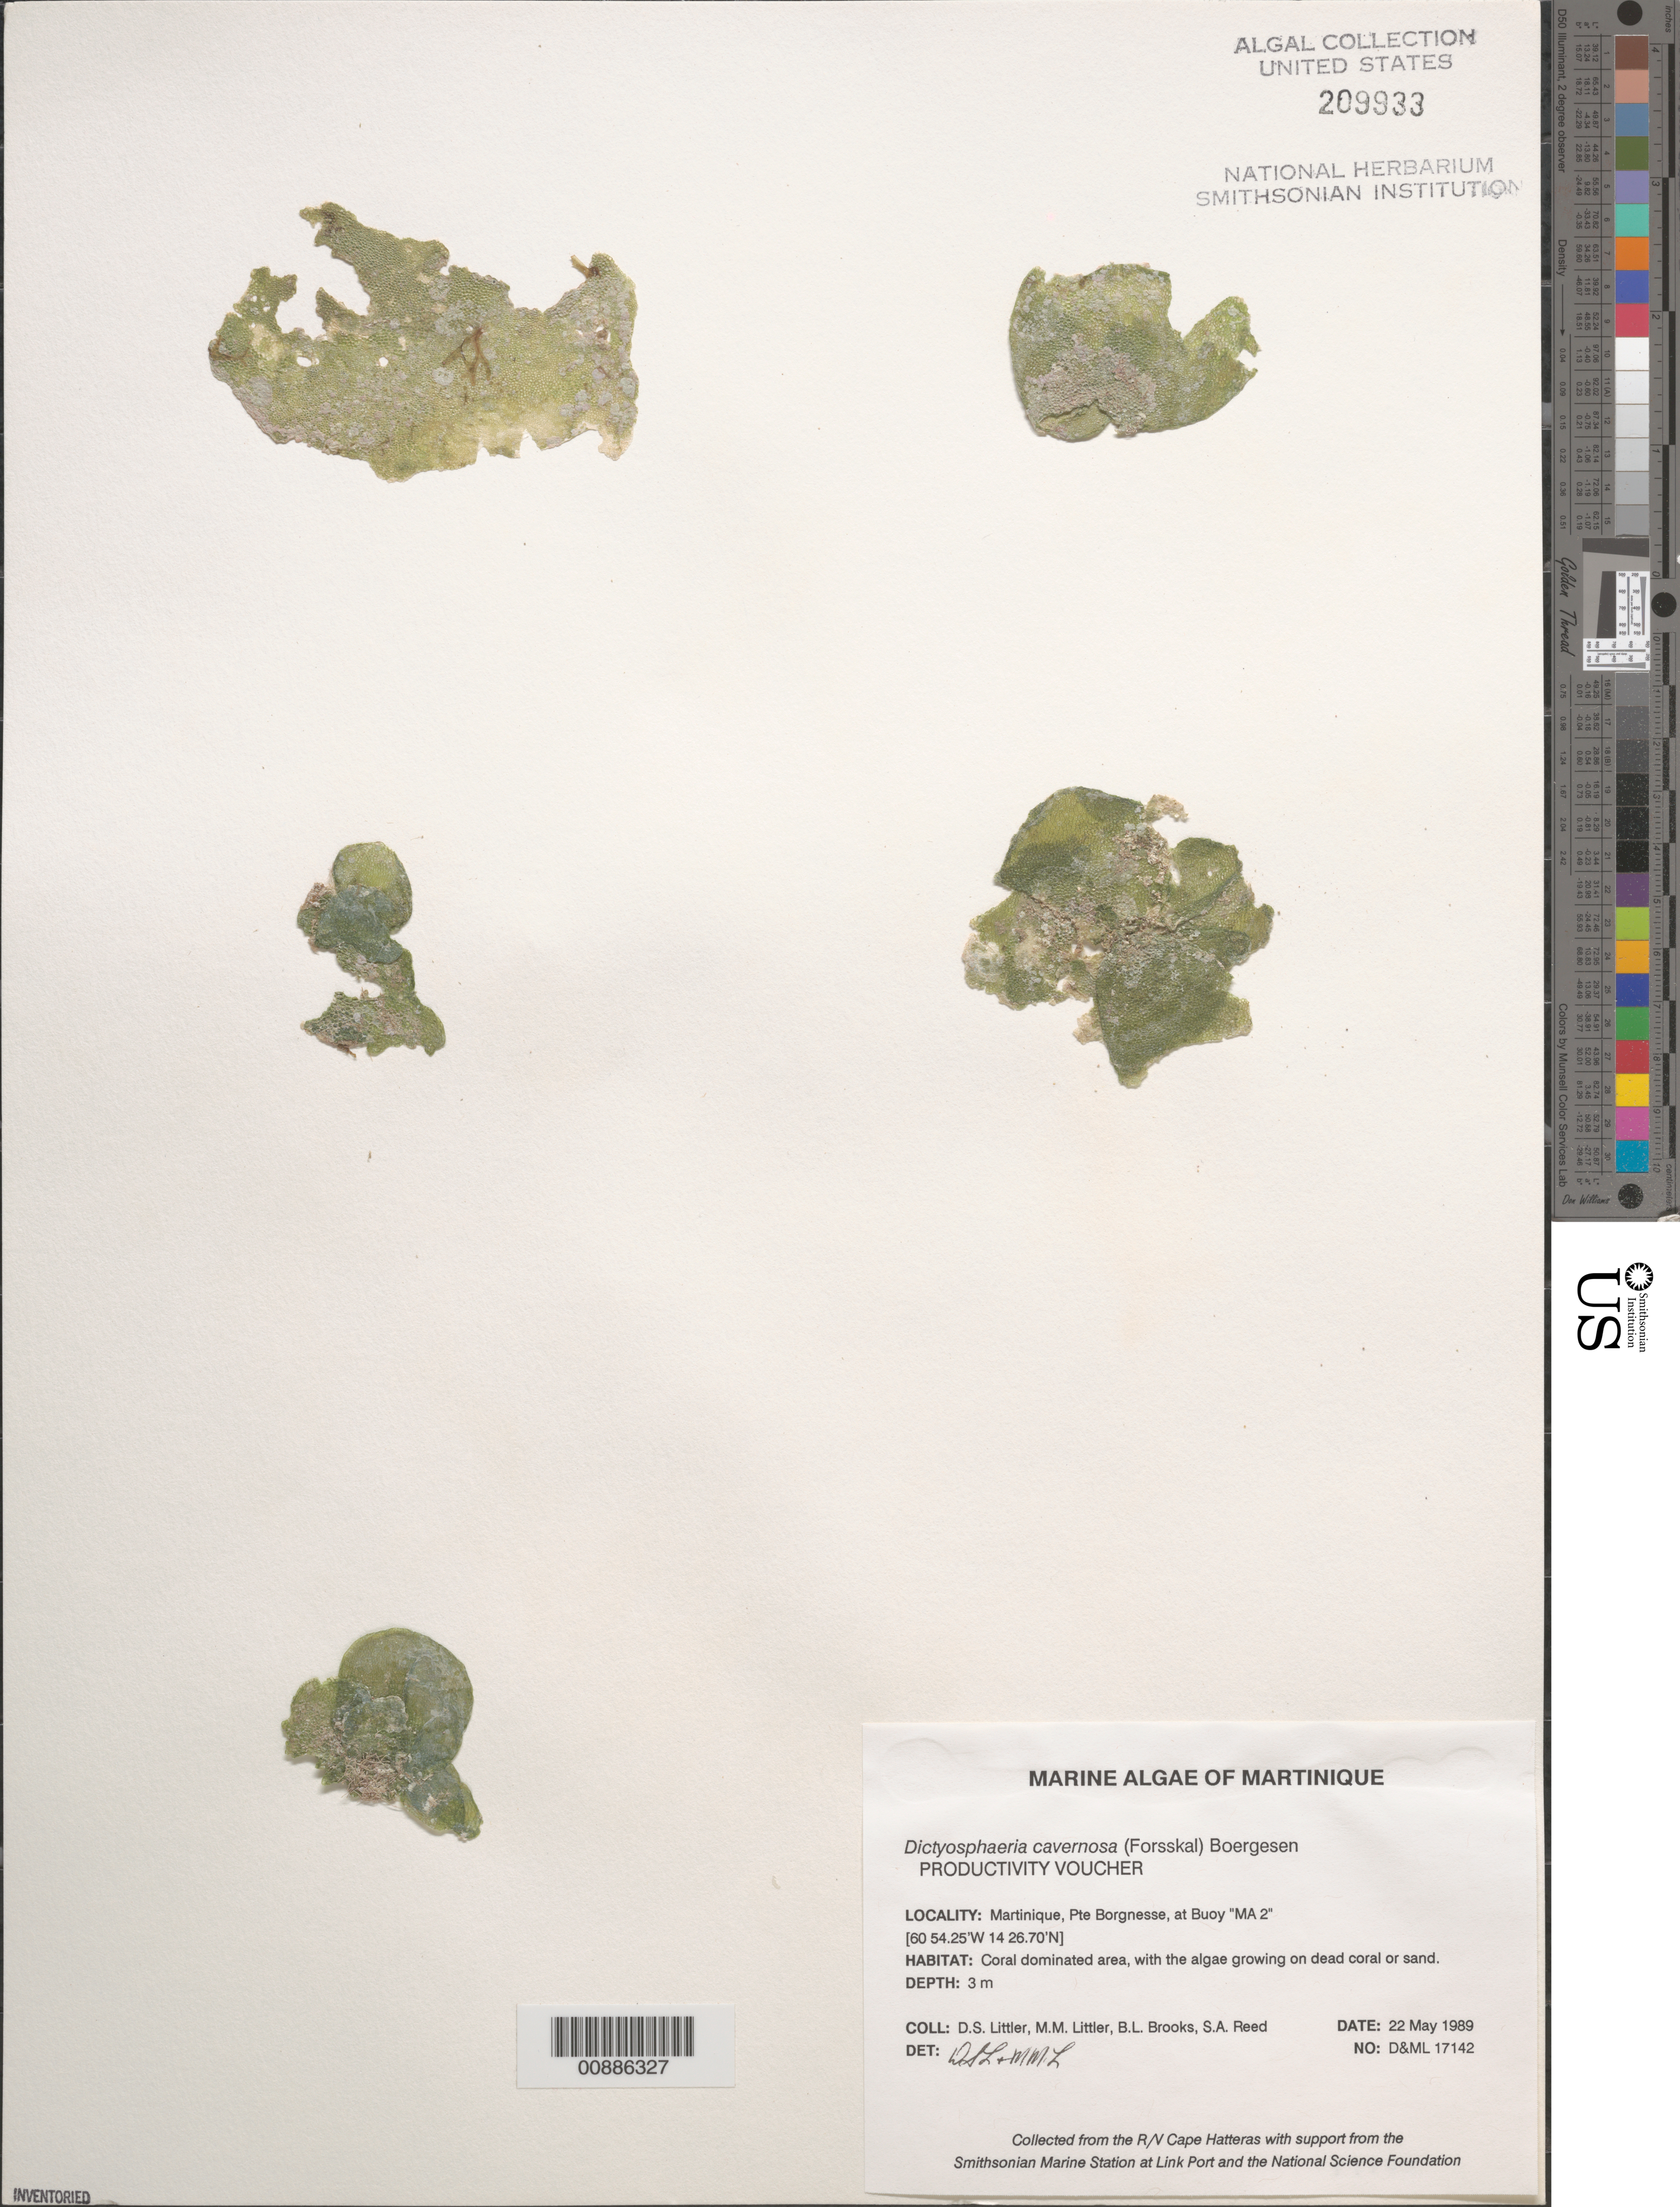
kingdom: Plantae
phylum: Chlorophyta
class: Ulvophyceae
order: Siphonocladales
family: Siphonocladaceae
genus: Dictyosphaeria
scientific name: Dictyosphaeria cavernosa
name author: (Forssk.) Børgesen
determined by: Littler, D. S.; Littler, M. M.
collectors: D. S. Littler, M. M. Littler, B. Brooks & S. Reed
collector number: D&ML 17142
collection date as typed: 22 May 1989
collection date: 1989-05-22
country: Martinique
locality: Pointe Borgnesse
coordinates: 14 26.70 N, 60 54.25' W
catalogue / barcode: US 209933